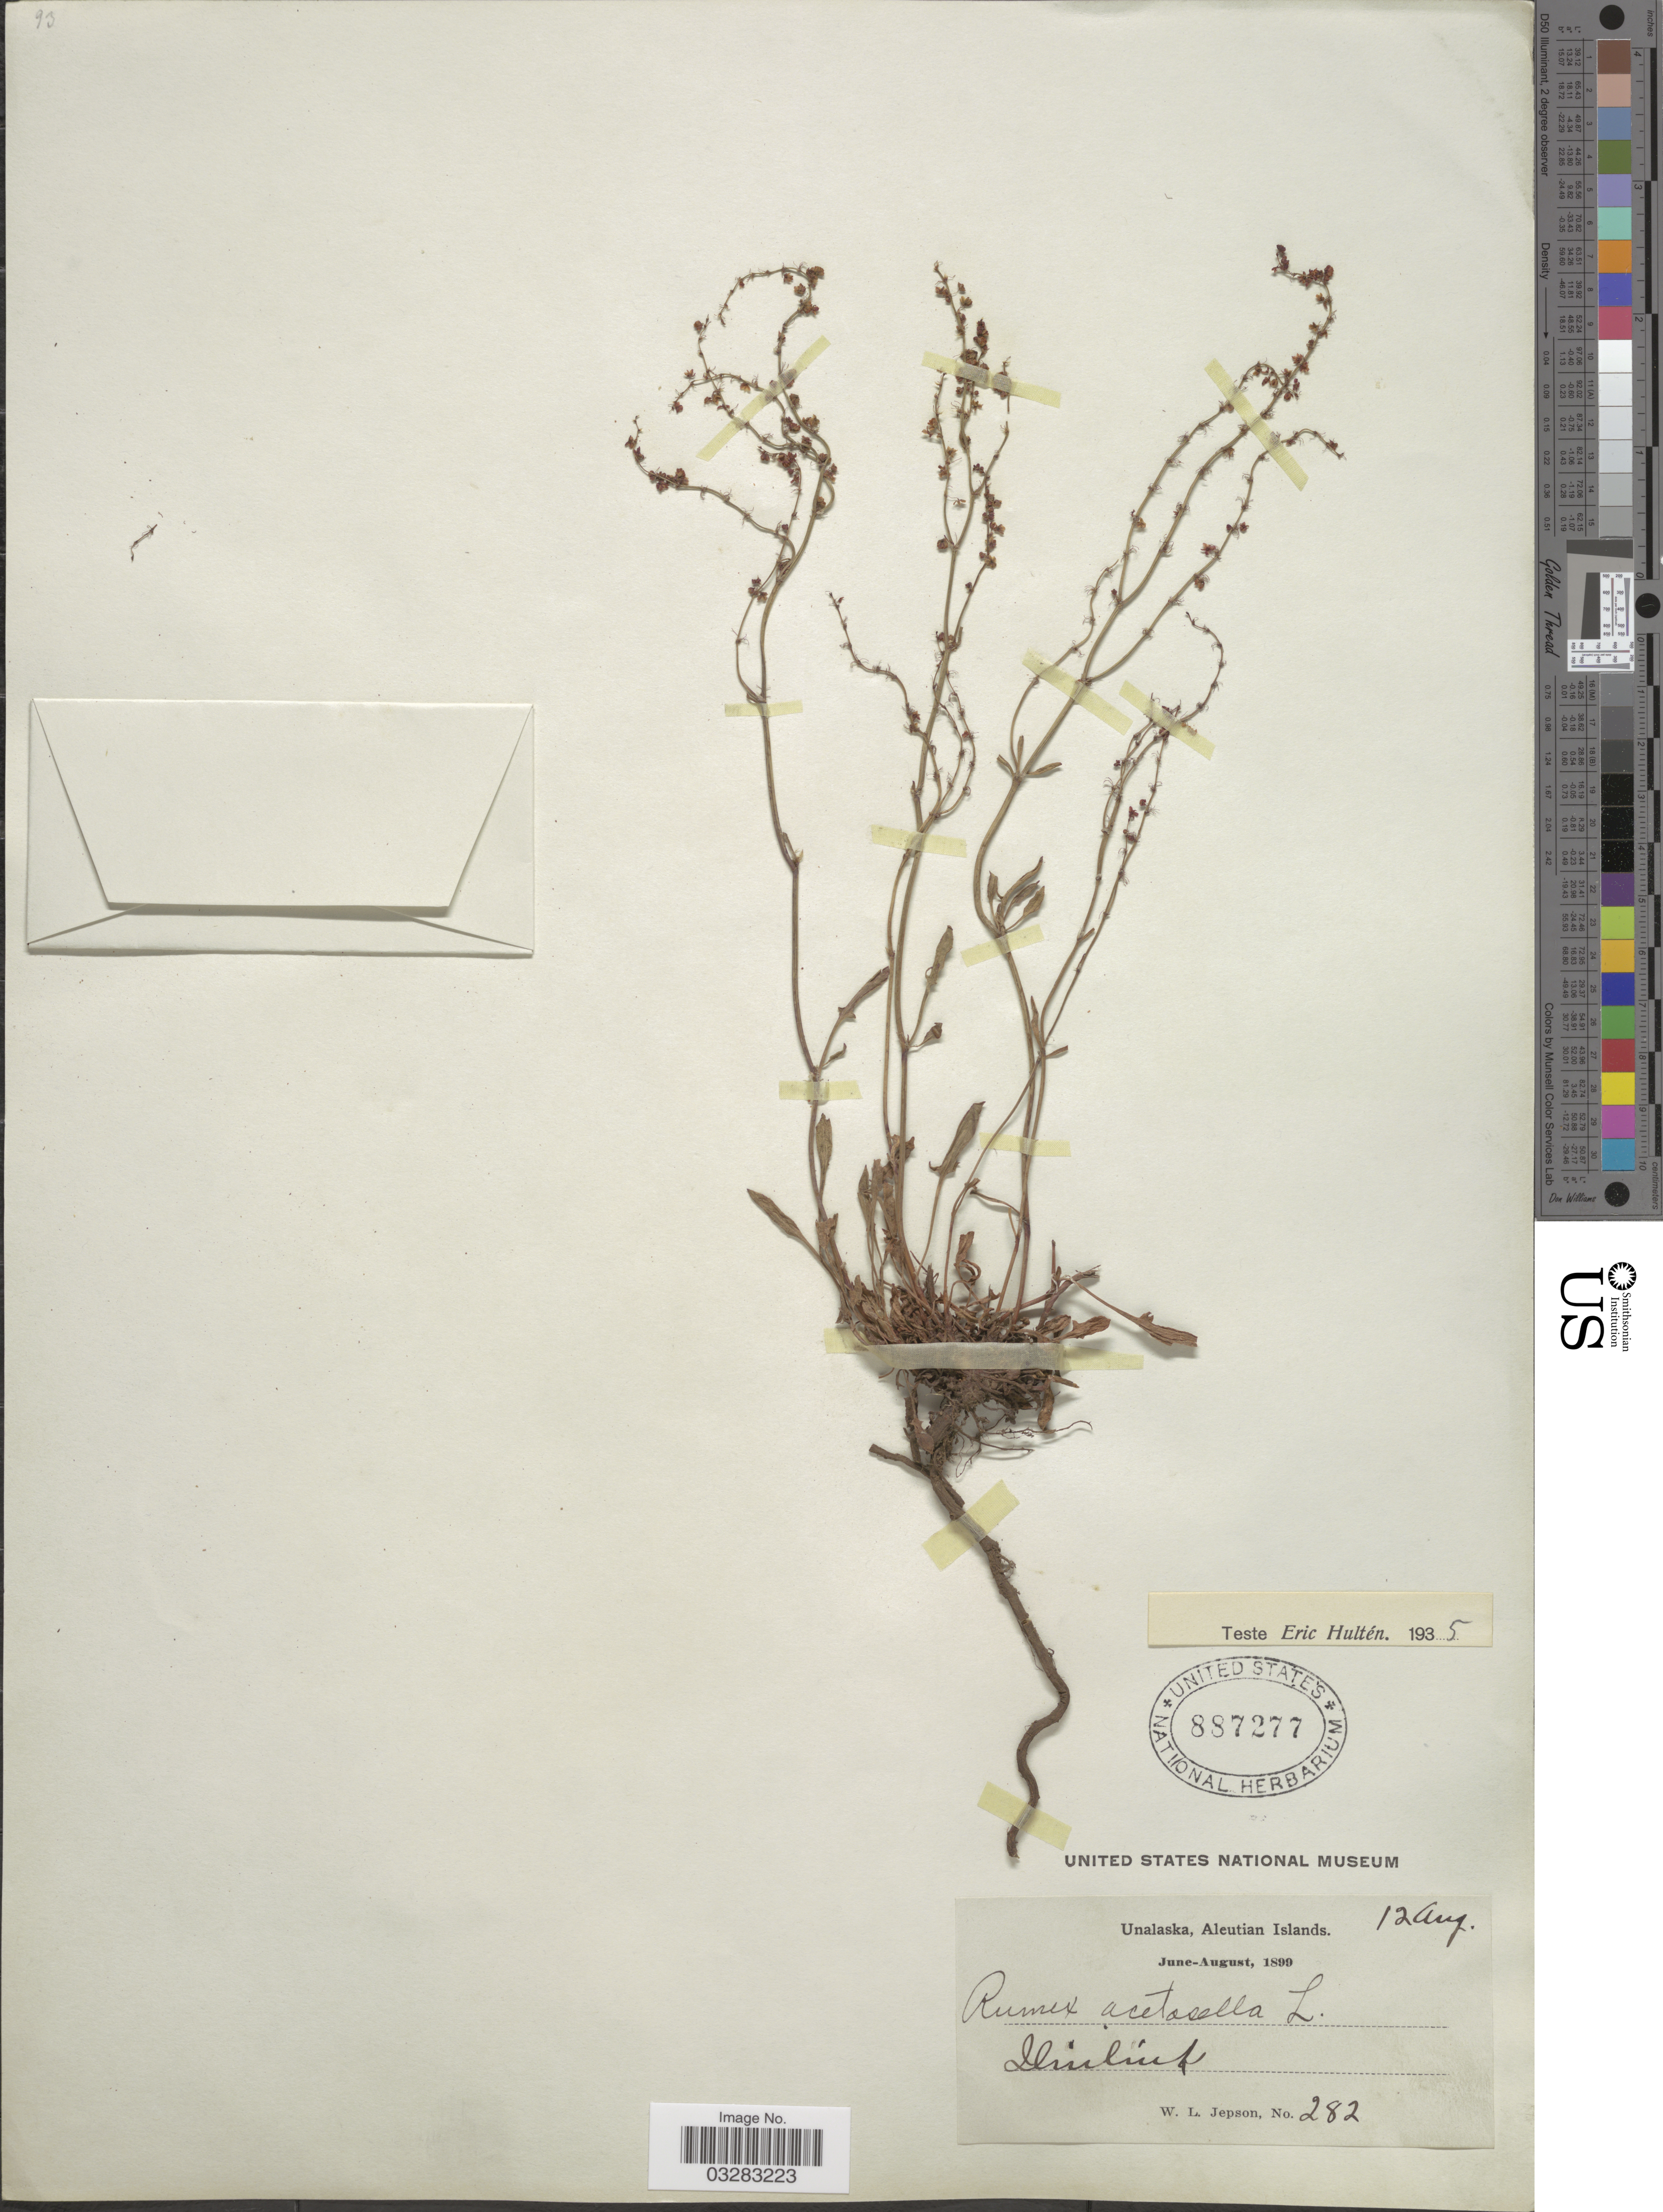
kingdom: Plantae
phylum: Tracheophyta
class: Magnoliopsida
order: Caryophyllales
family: Polygonaceae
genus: Rumex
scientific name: Rumex acetosella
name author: L.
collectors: W. L. Jepson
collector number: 282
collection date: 1899-08-12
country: United States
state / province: Alaska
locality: Unalaska, Aleutian Islands. Iliuliuk.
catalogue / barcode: US 887277